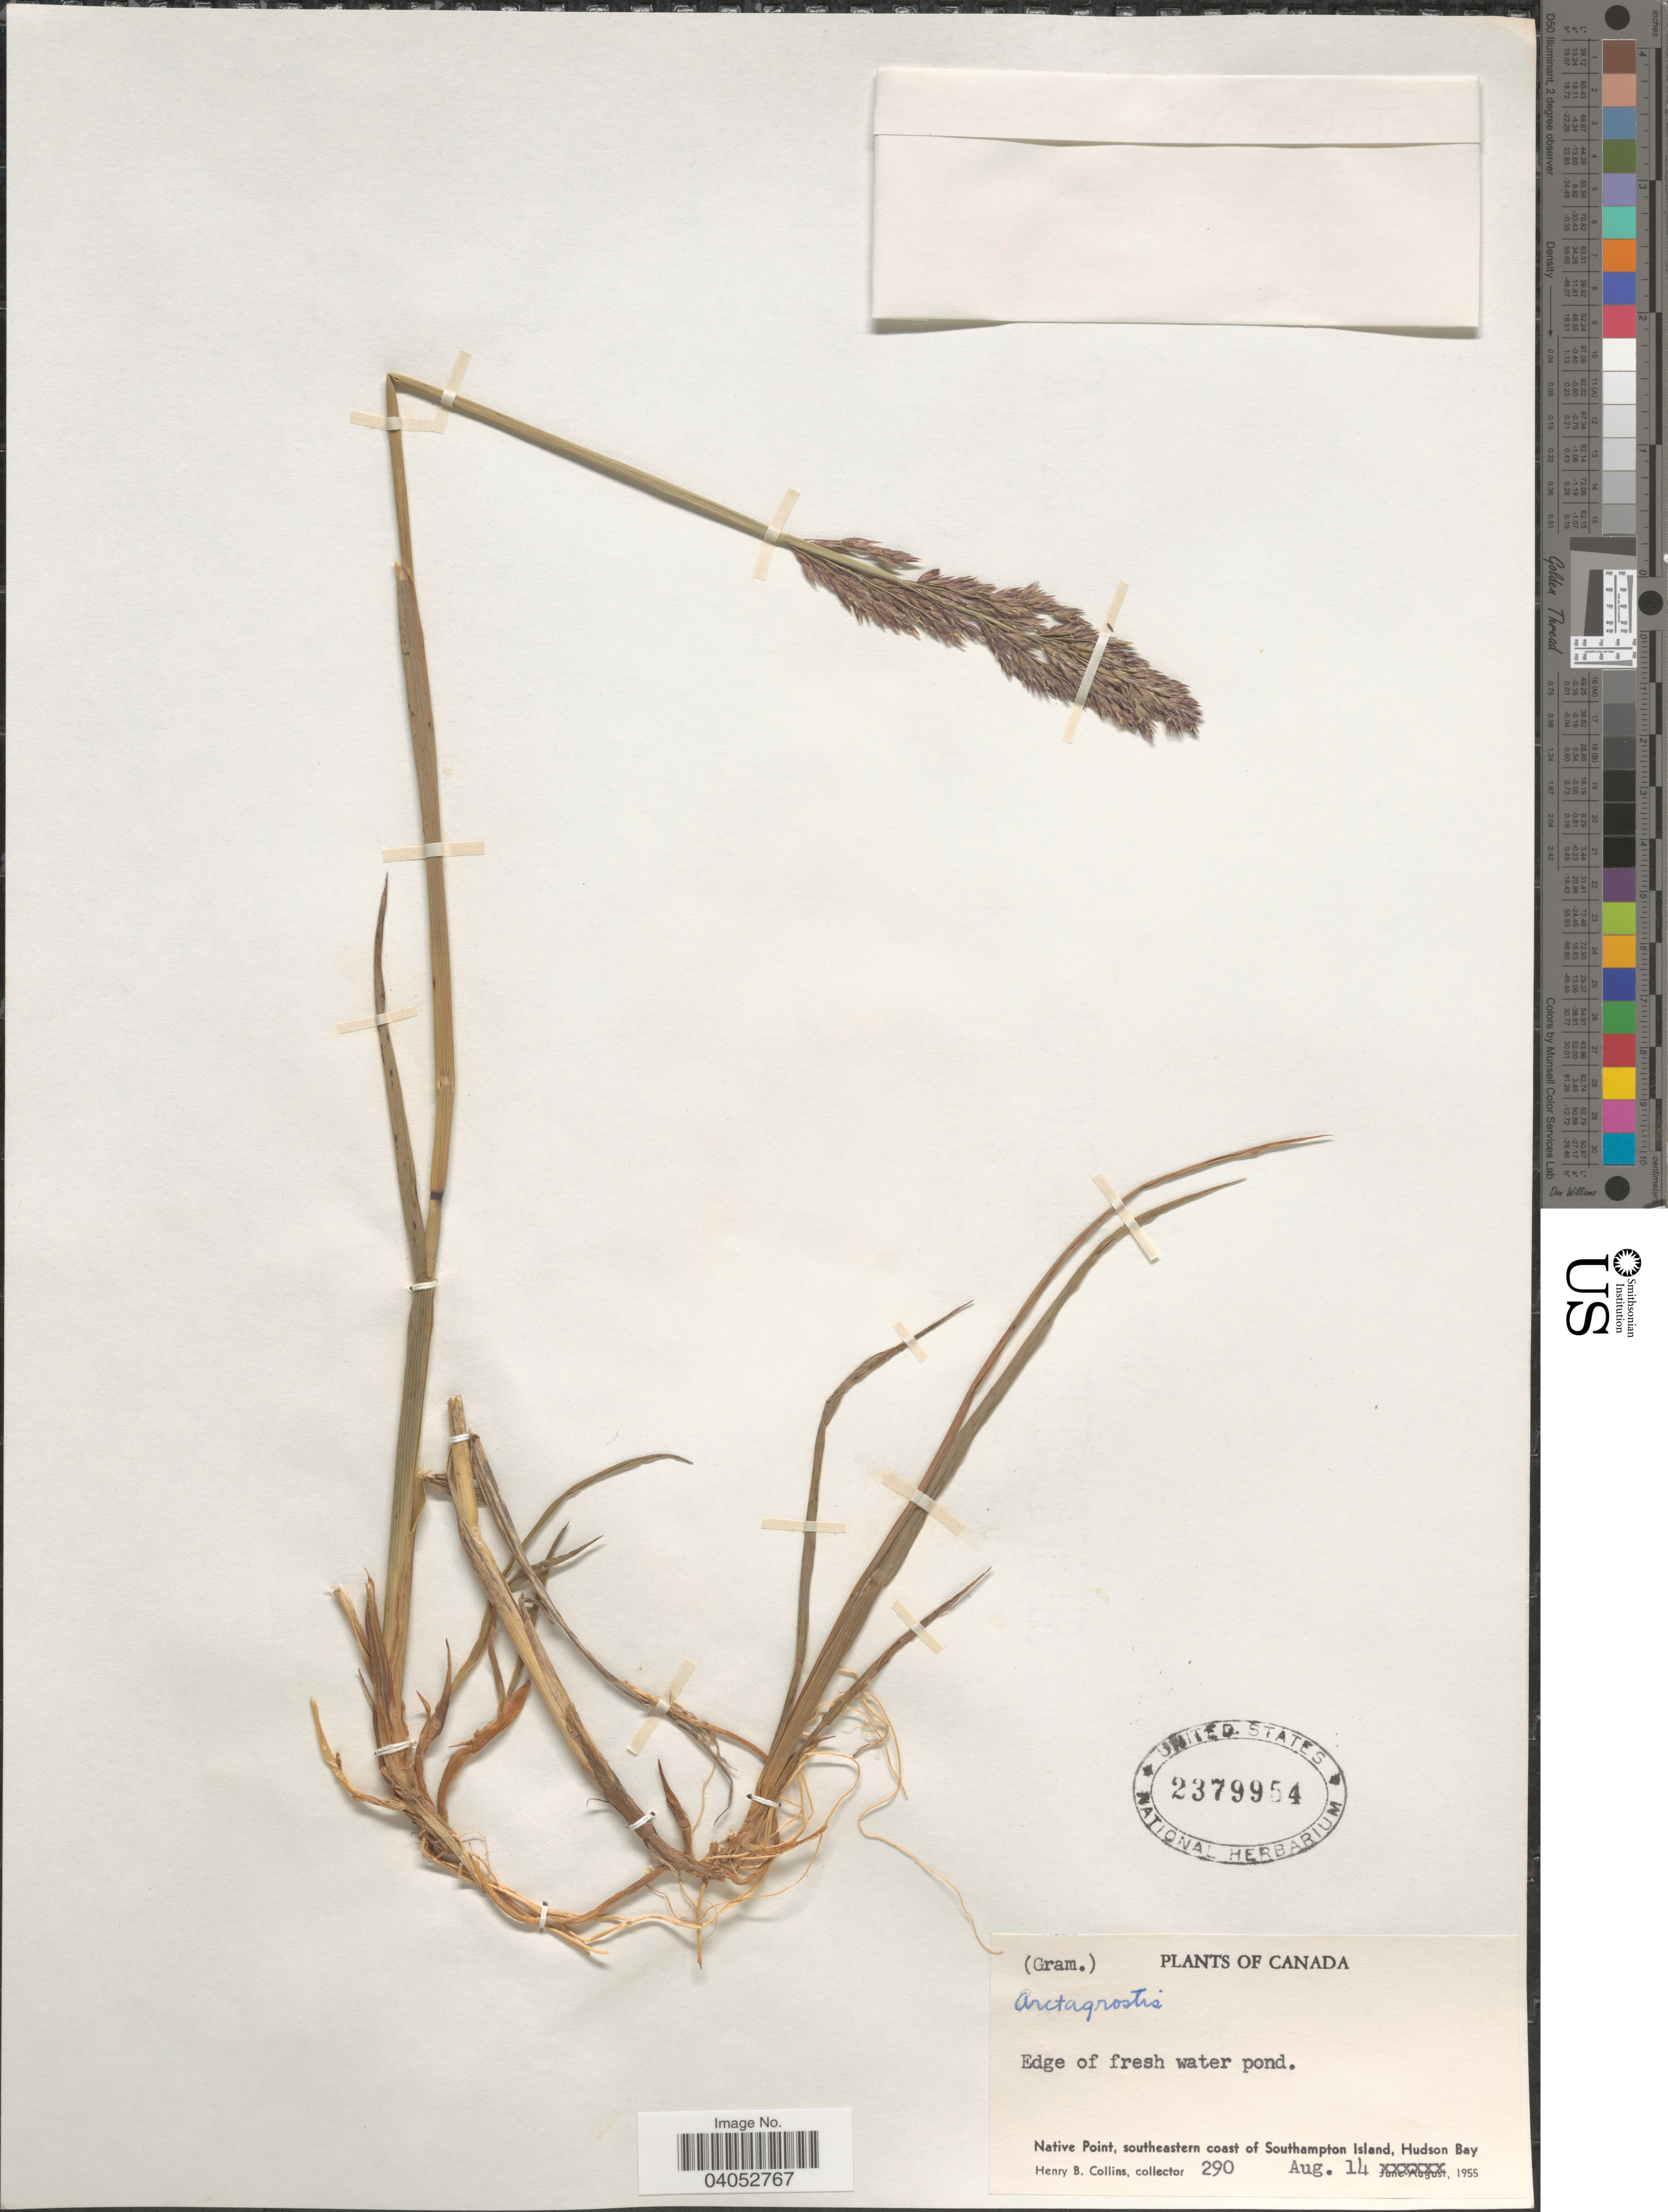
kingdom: Plantae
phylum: Tracheophyta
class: Liliopsida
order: Poales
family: Poaceae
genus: Arctagrostis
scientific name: Arctagrostis latifolia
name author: (R. Br.) Griseb.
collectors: H. Collins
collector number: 290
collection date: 1955-08-14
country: Canada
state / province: Nunavut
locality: Native Point, southeastern coast of Southampton Island, Hudson Bay.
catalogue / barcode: US 2379954